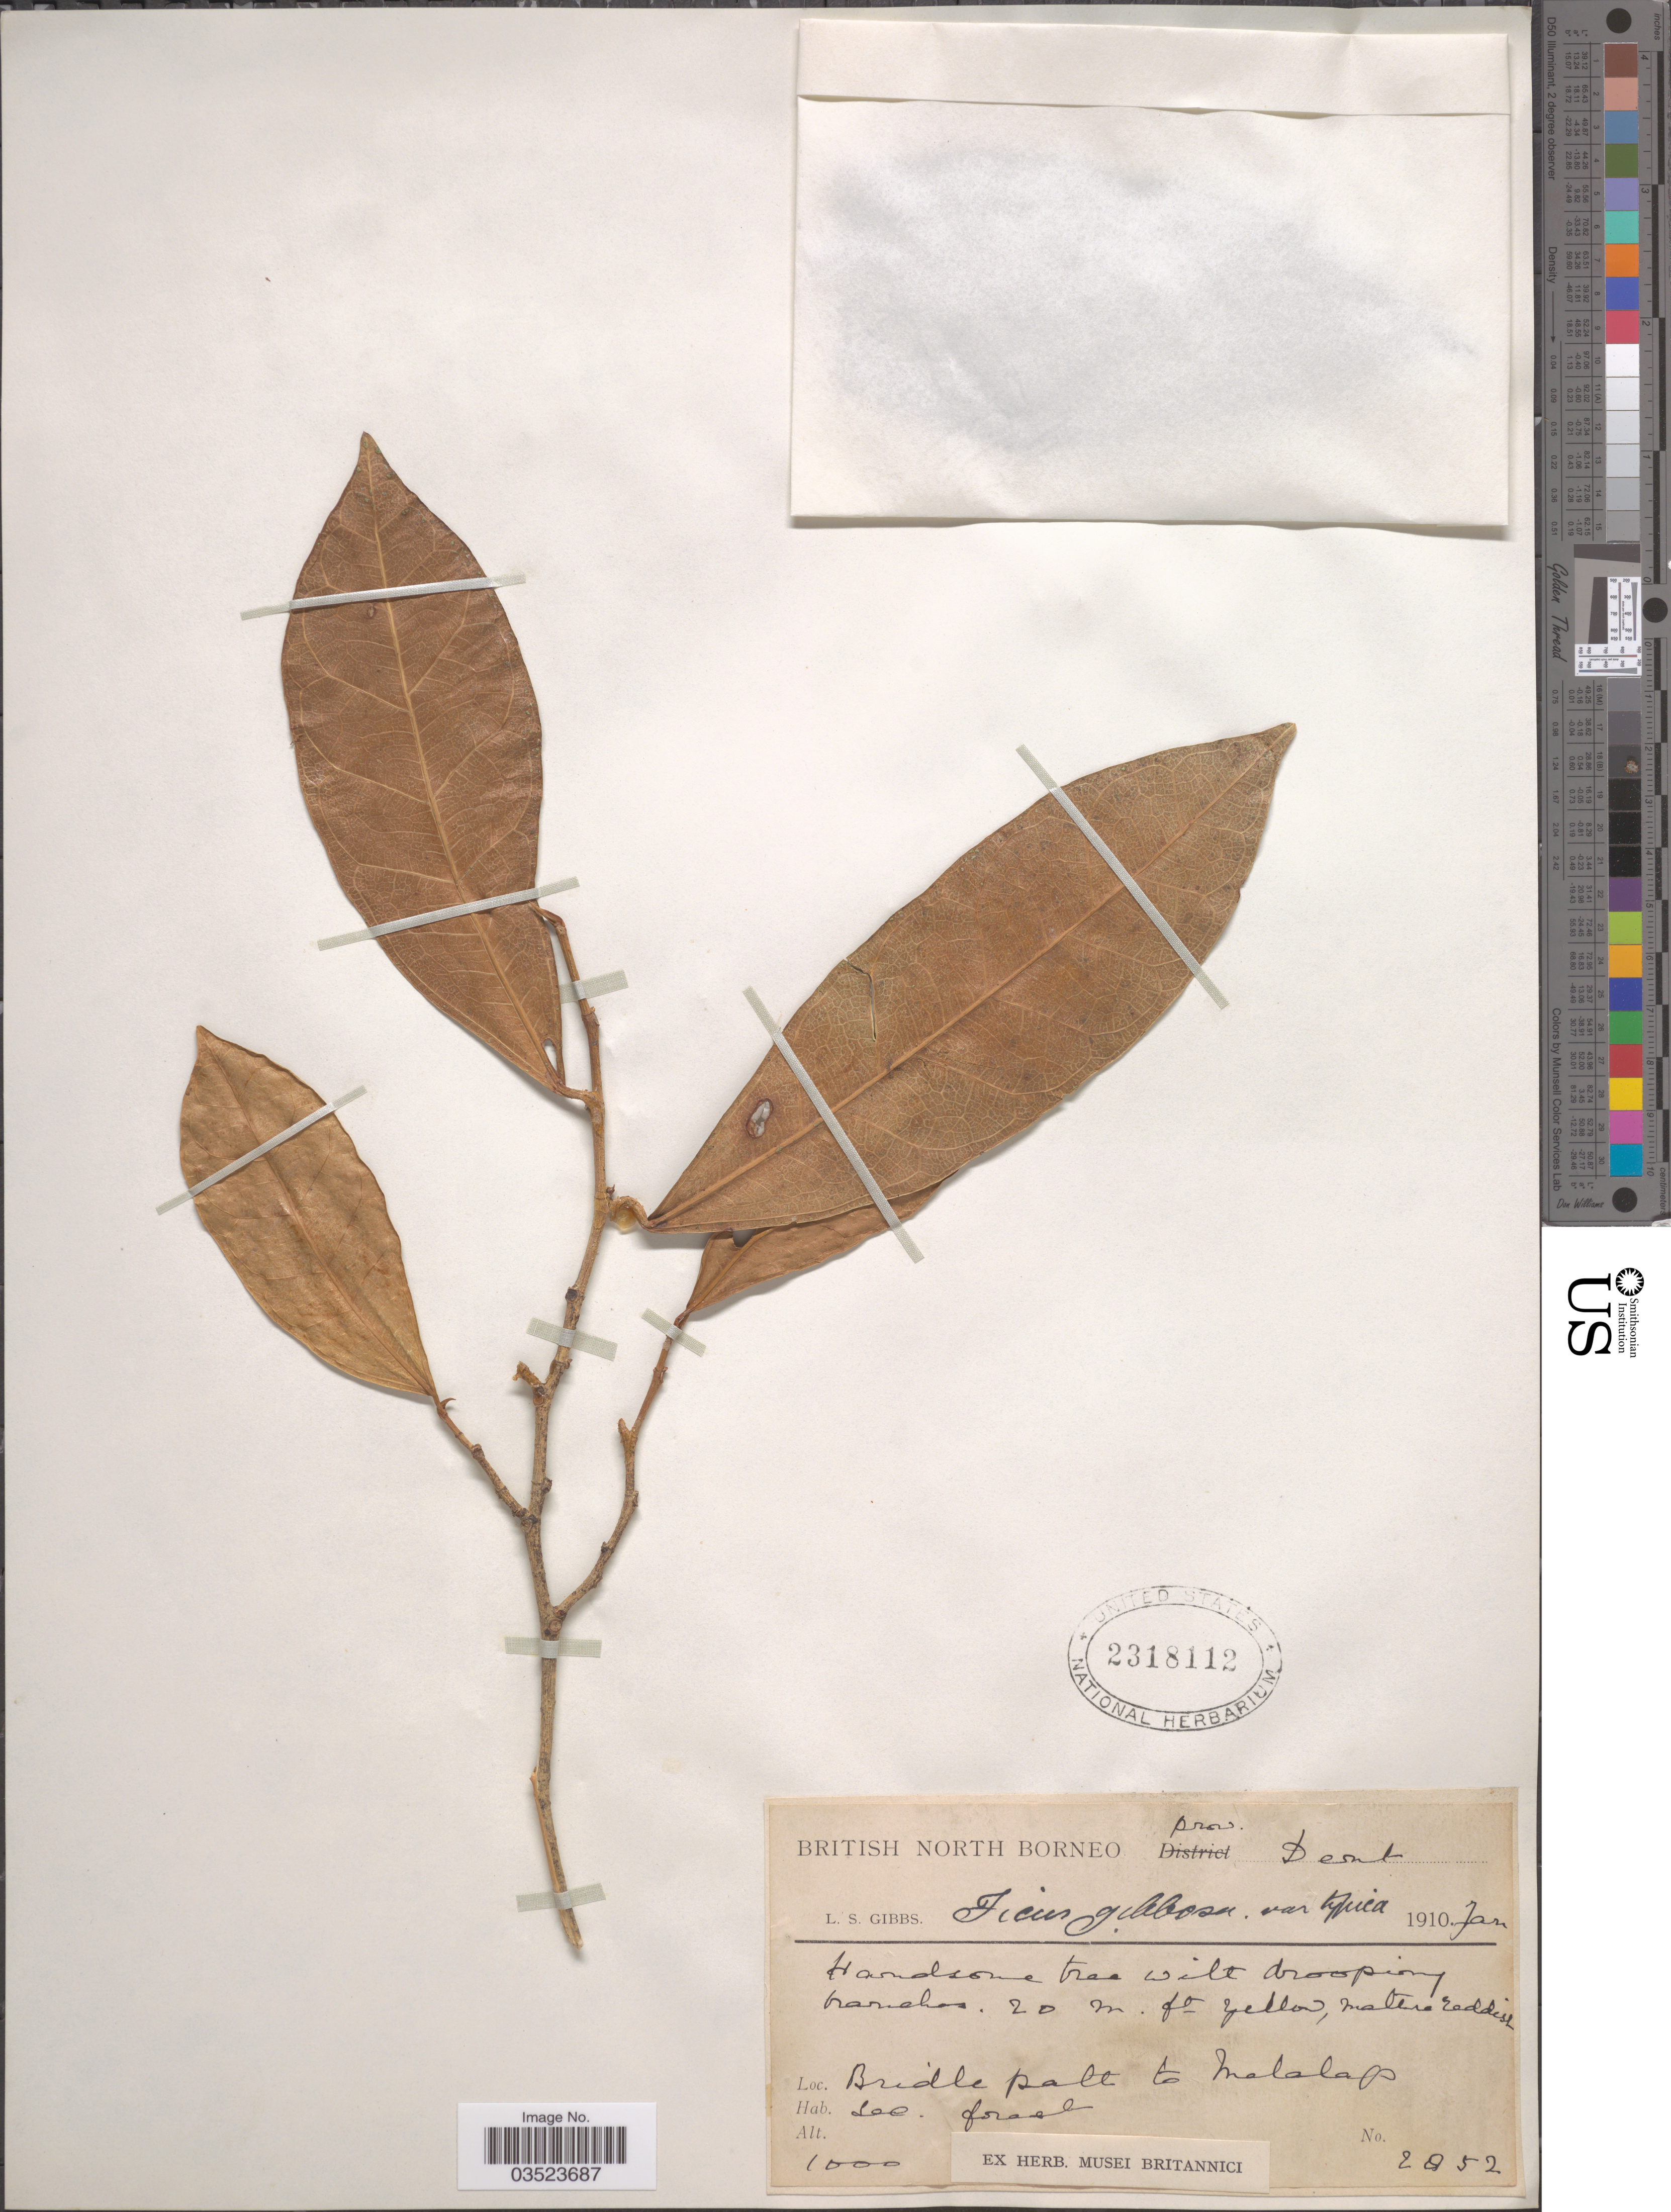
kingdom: Plantae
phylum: Tracheophyta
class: Magnoliopsida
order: Rosales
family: Moraceae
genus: Ficus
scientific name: Ficus gibbosa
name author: DC.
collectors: L. S.Gibbs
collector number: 2052*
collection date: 1910-01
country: Malaysia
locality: British North Borneo. Prov. Dent. Briddle palt to Malalap.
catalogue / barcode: US 2318112